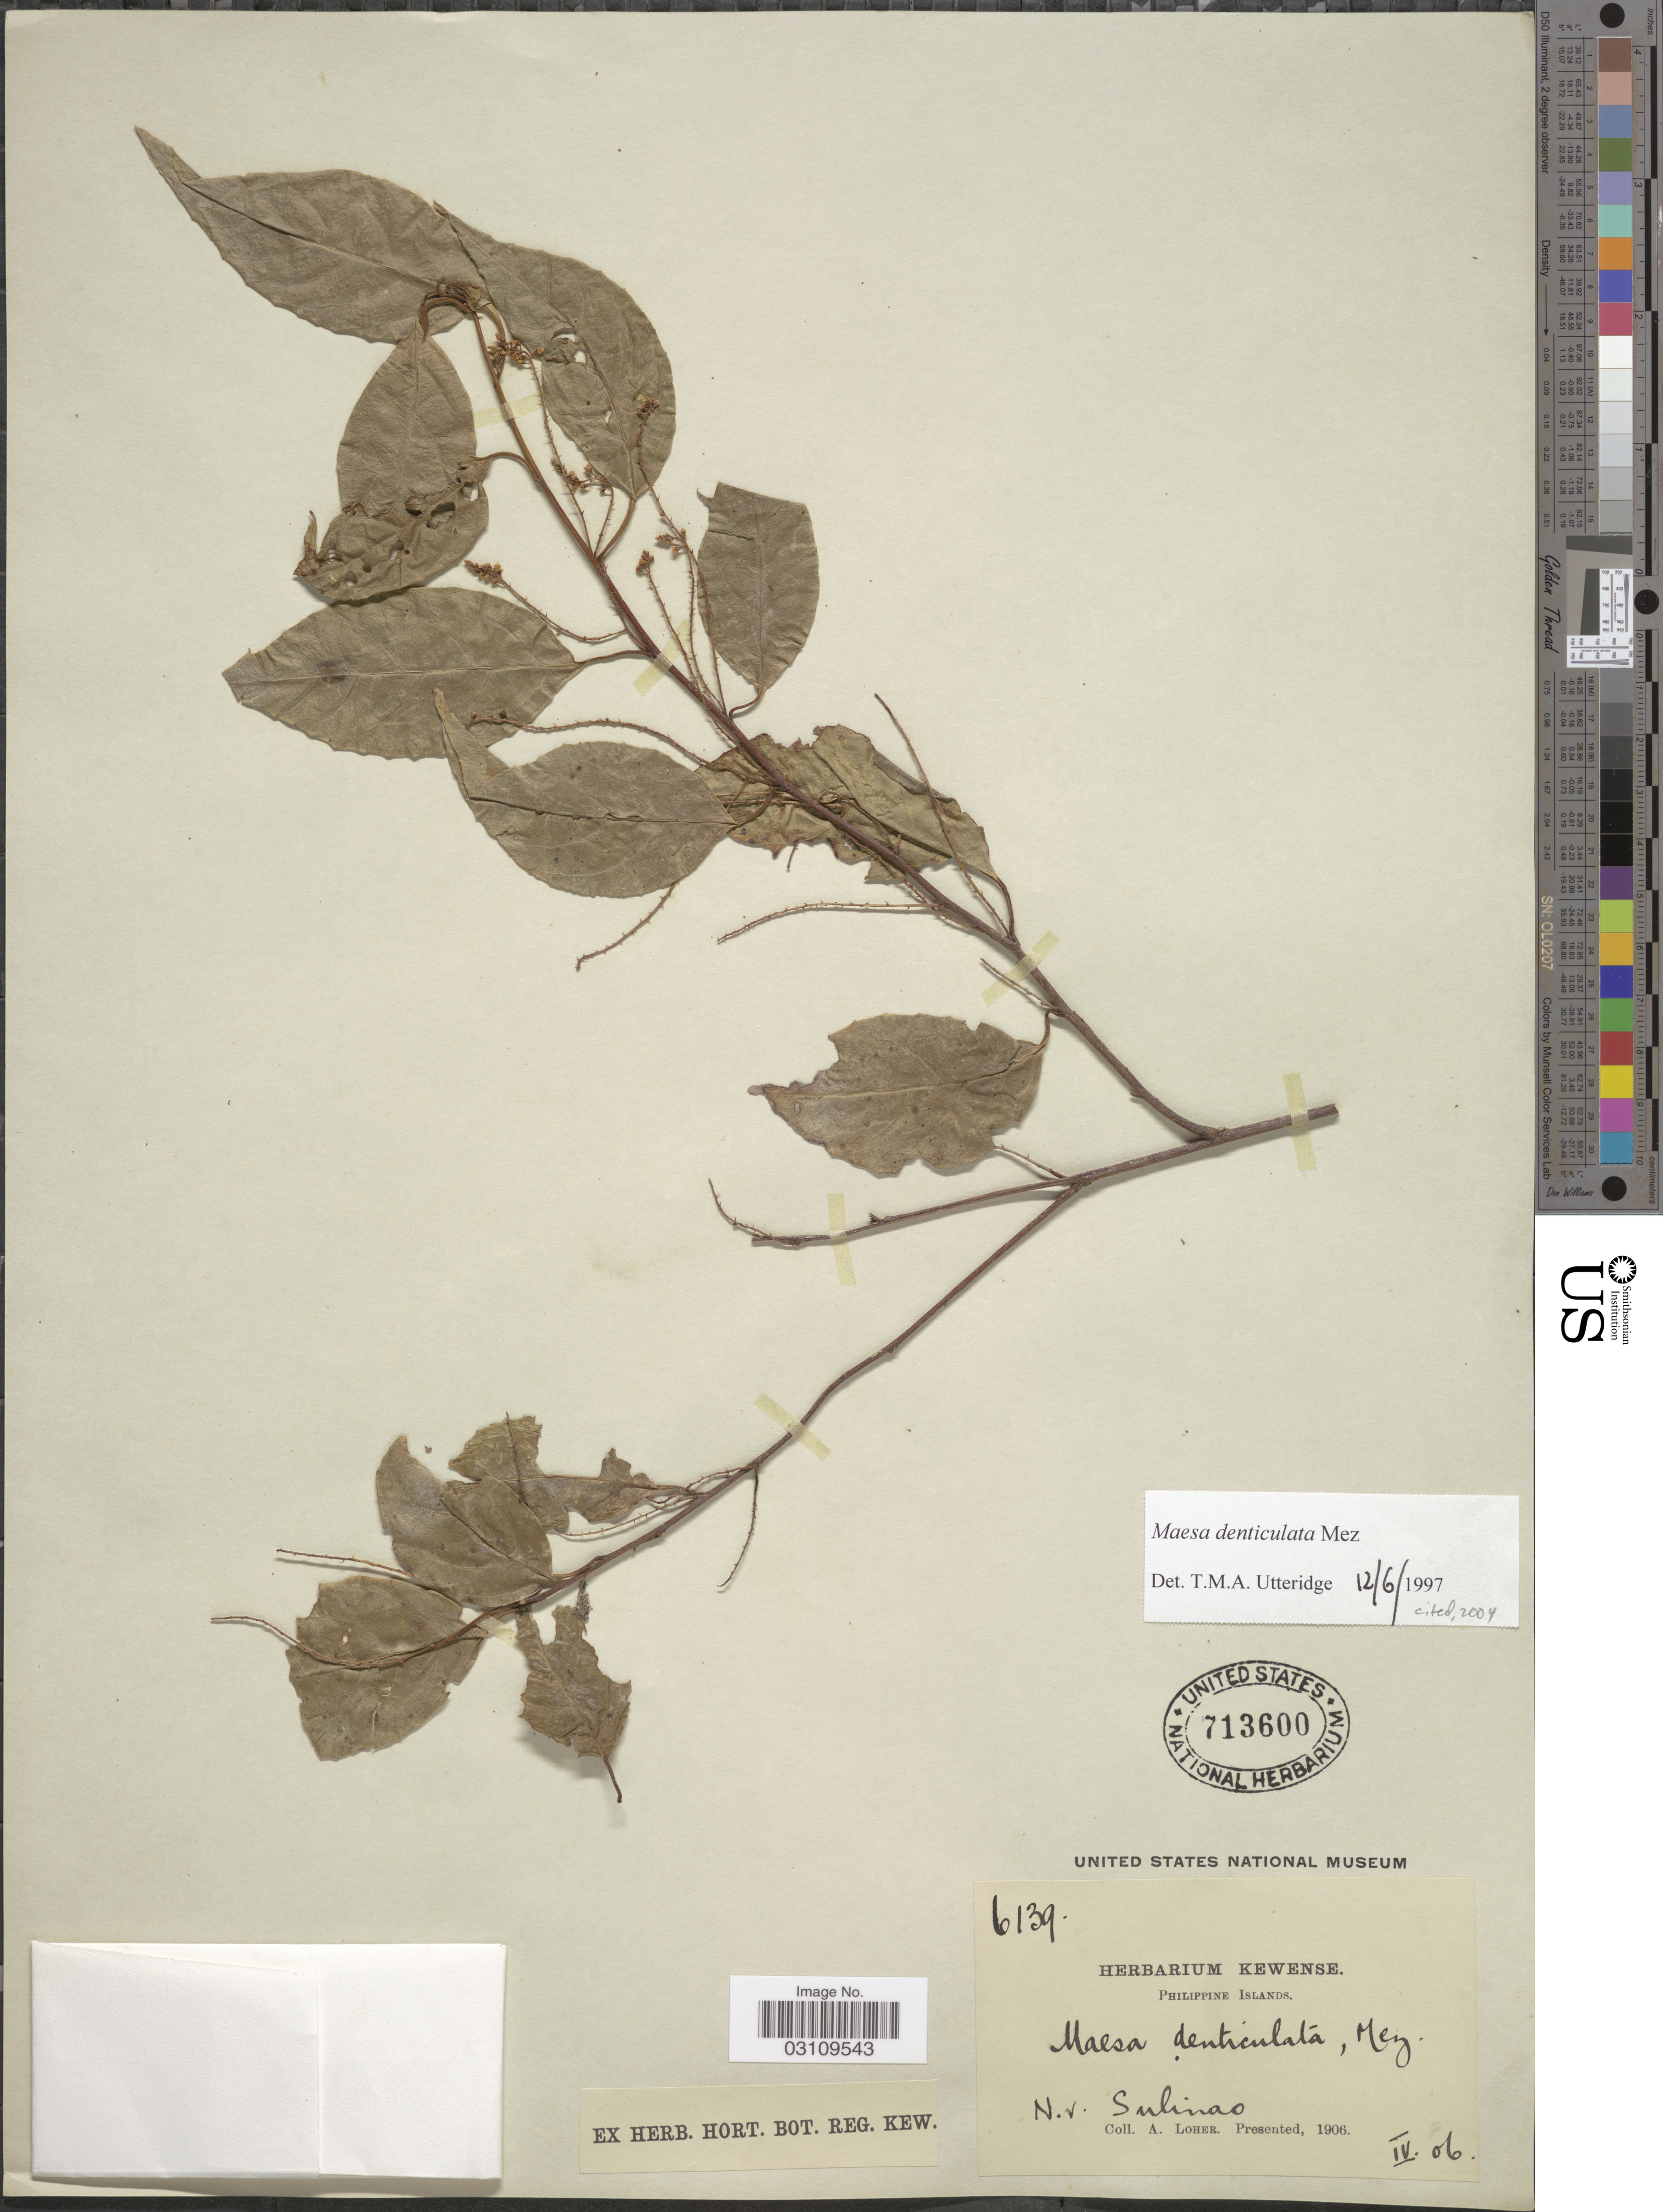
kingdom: Plantae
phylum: Tracheophyta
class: Magnoliopsida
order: Ericales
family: Primulaceae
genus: Maesa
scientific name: Maesa denticulata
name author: Mez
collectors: A. Loher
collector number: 6139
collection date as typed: Transcribed d/m/y: /4/6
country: Philippines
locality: N.V. Sulinao.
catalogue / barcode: US 713600